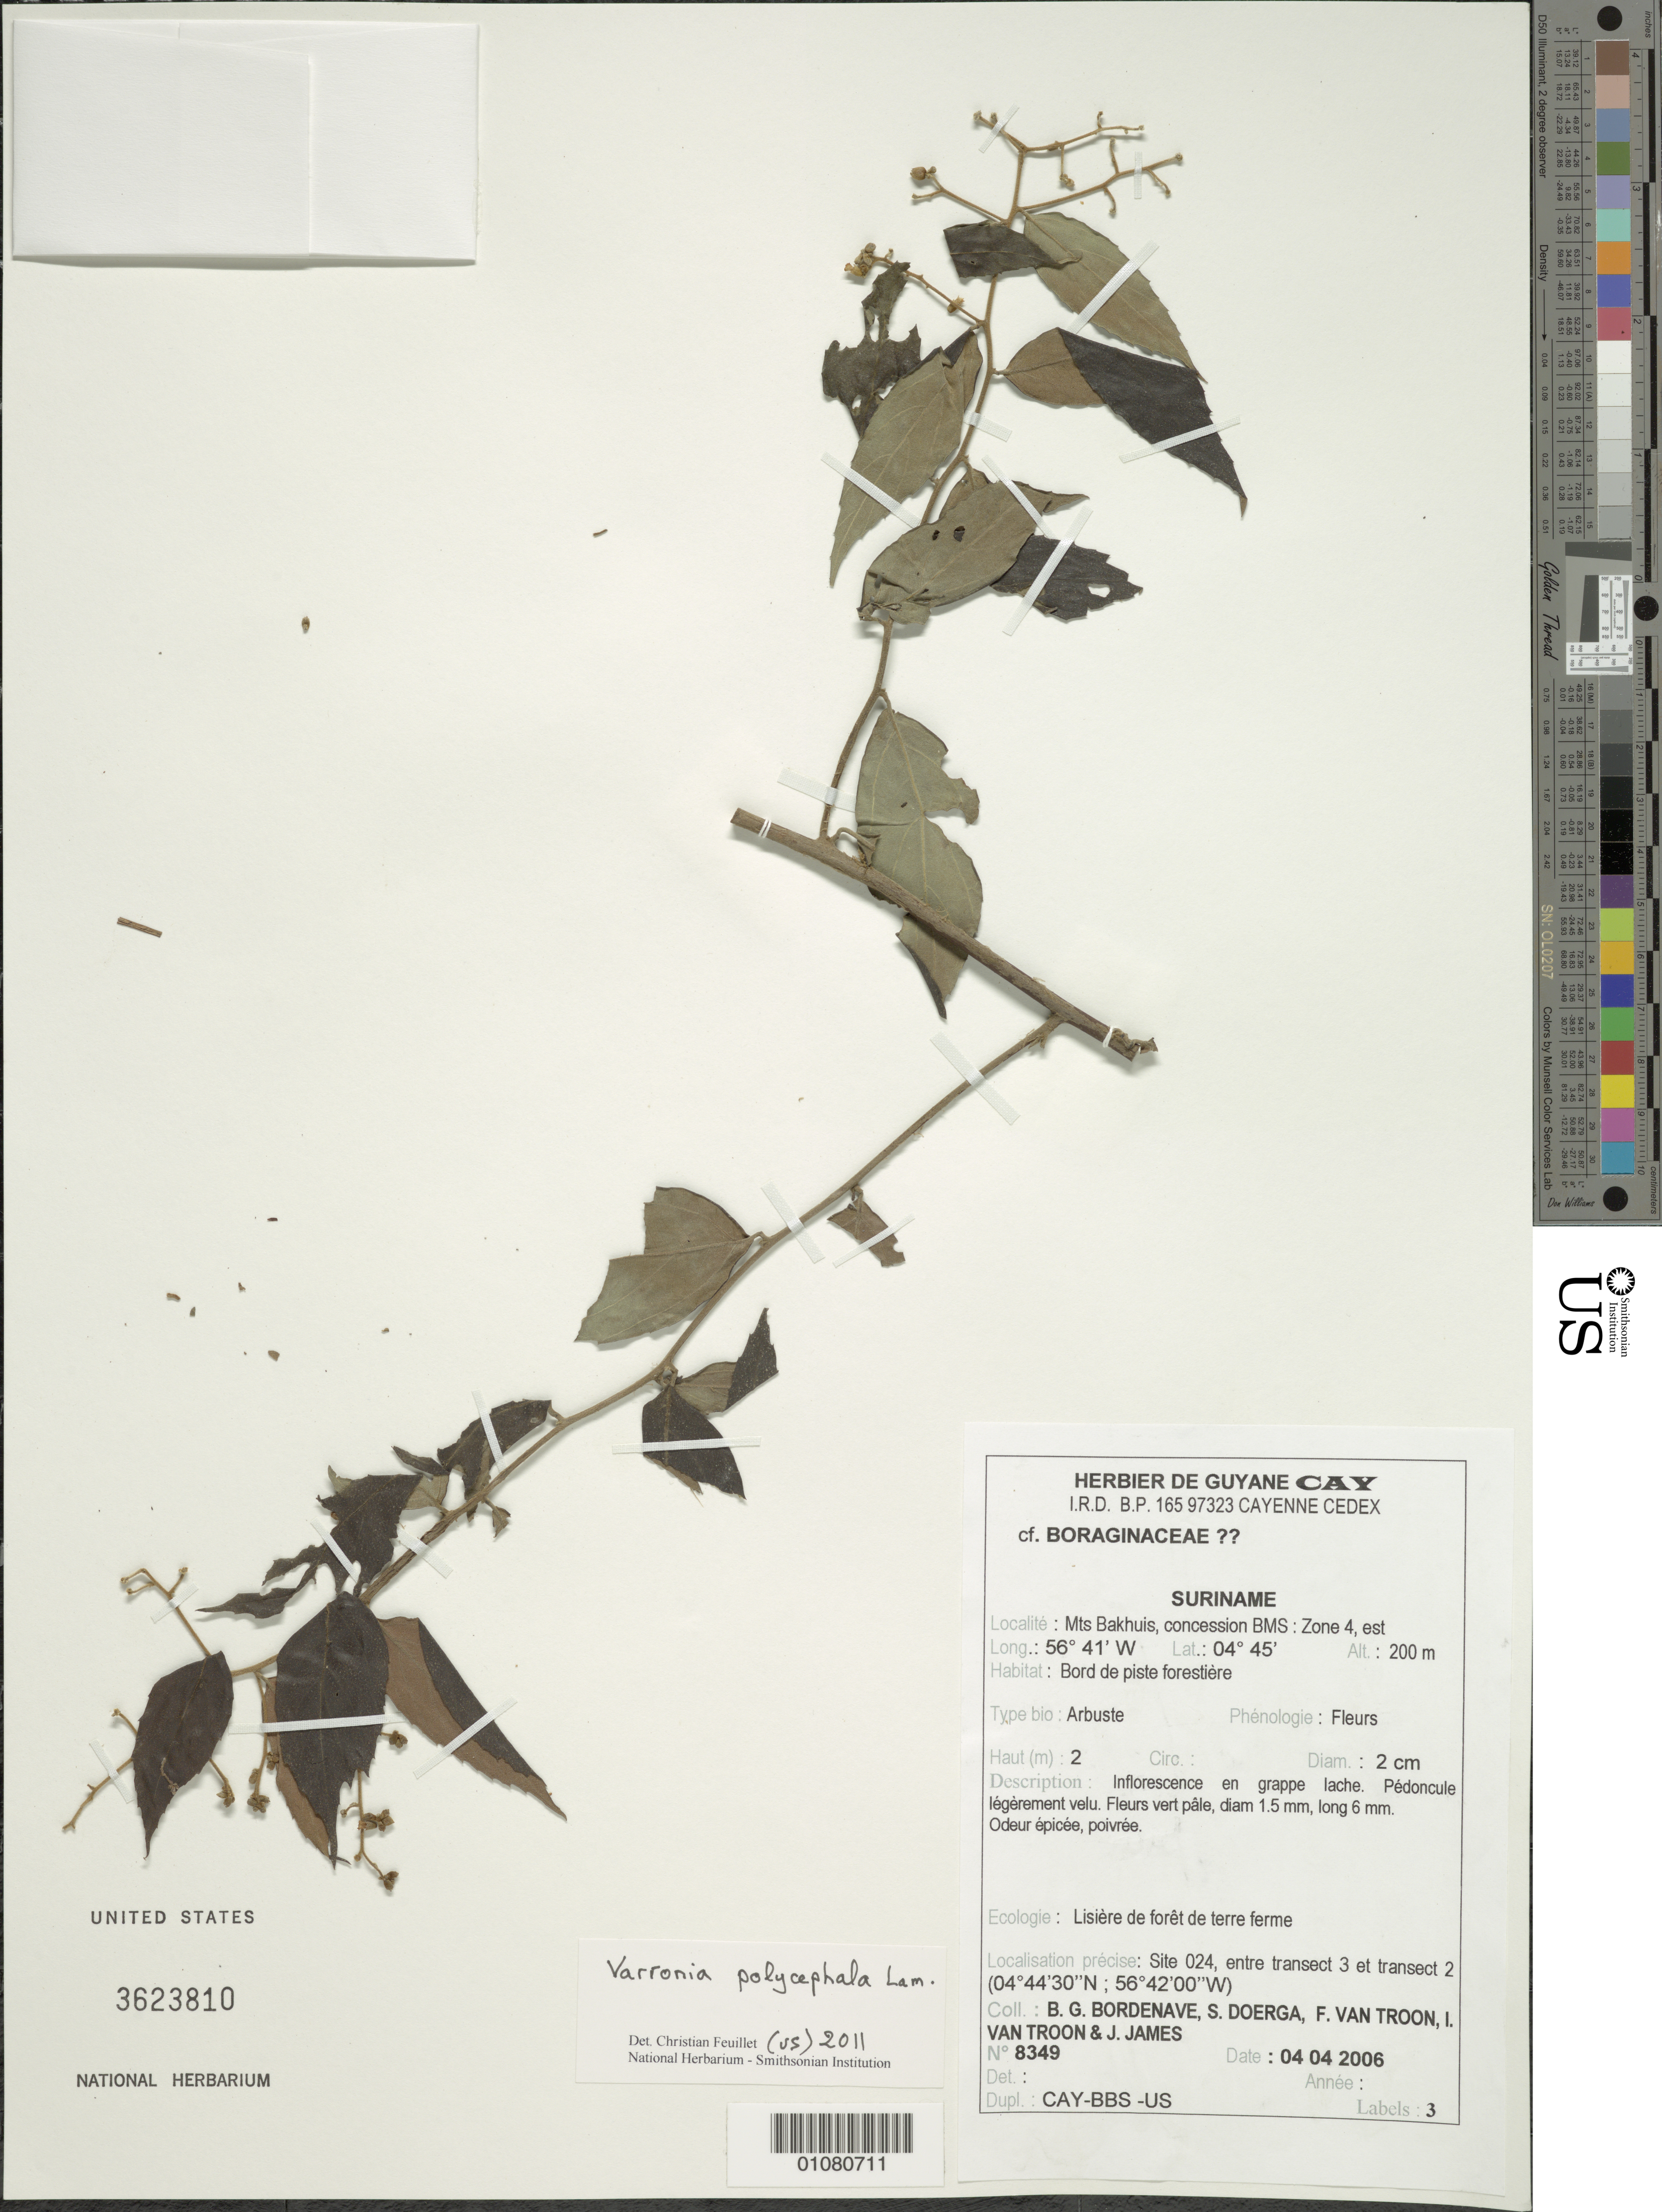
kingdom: Plantae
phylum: Tracheophyta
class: Magnoliopsida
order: Boraginales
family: Cordiaceae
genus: Varronia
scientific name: Varronia polycephala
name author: Lam.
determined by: Feuillet, C.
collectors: B. Bordenave, S. Doerga, F. Van Troon, I. van Troon & J. James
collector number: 8349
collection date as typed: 4-Apr-06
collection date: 2006-04-04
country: Suriname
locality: Mts Bakhuis, concession BMS : Zone 4, est. Site 024, etre transect 3 et transet 2 (4º44'30"N; 56º42'00"W)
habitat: Bord de piste forestière. Lisière de forêt de terre ferme.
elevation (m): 200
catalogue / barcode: US 3623810